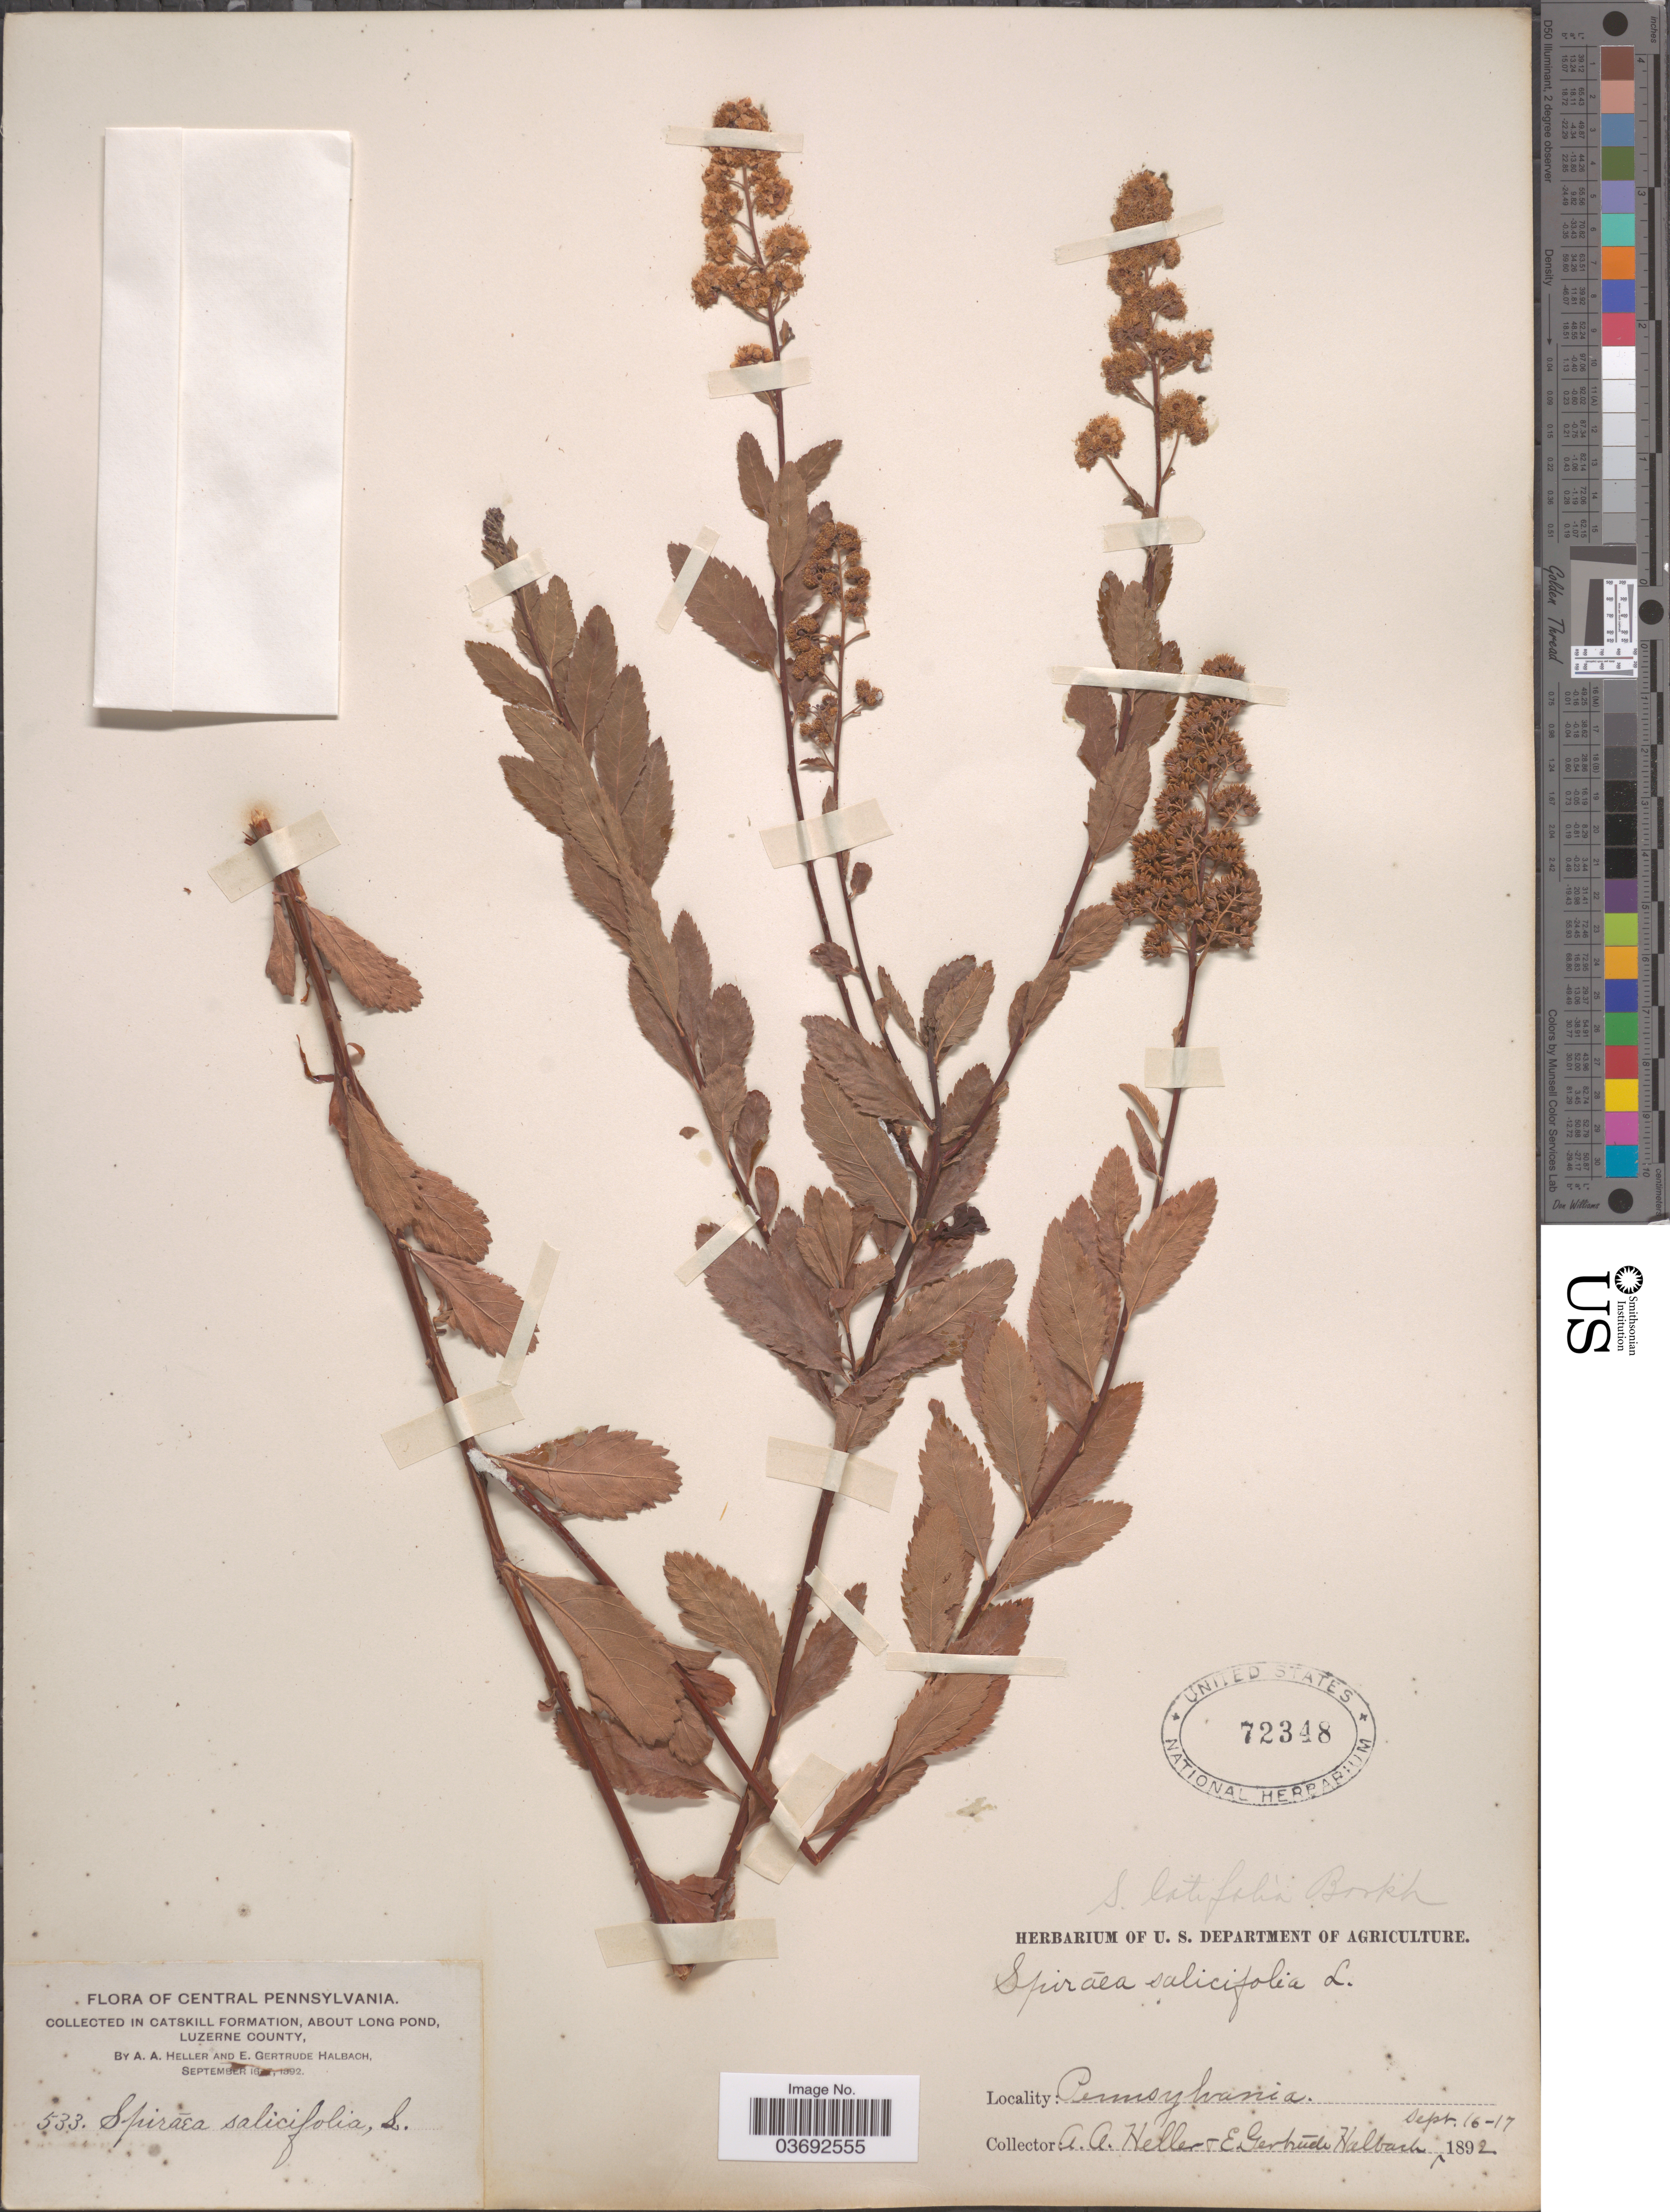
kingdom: Plantae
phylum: Tracheophyta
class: Magnoliopsida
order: Rosales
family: Rosaceae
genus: Spiraea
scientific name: Spiraea latifolia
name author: Borkh.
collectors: A. A. Heller & E. G. Halbach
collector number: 533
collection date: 1892-09-16/1892-09-17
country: United States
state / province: Pennsylvania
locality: Central Pennsylvania. In Catskill Formation, about Long Pond, Luzerne County.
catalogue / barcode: US 72348